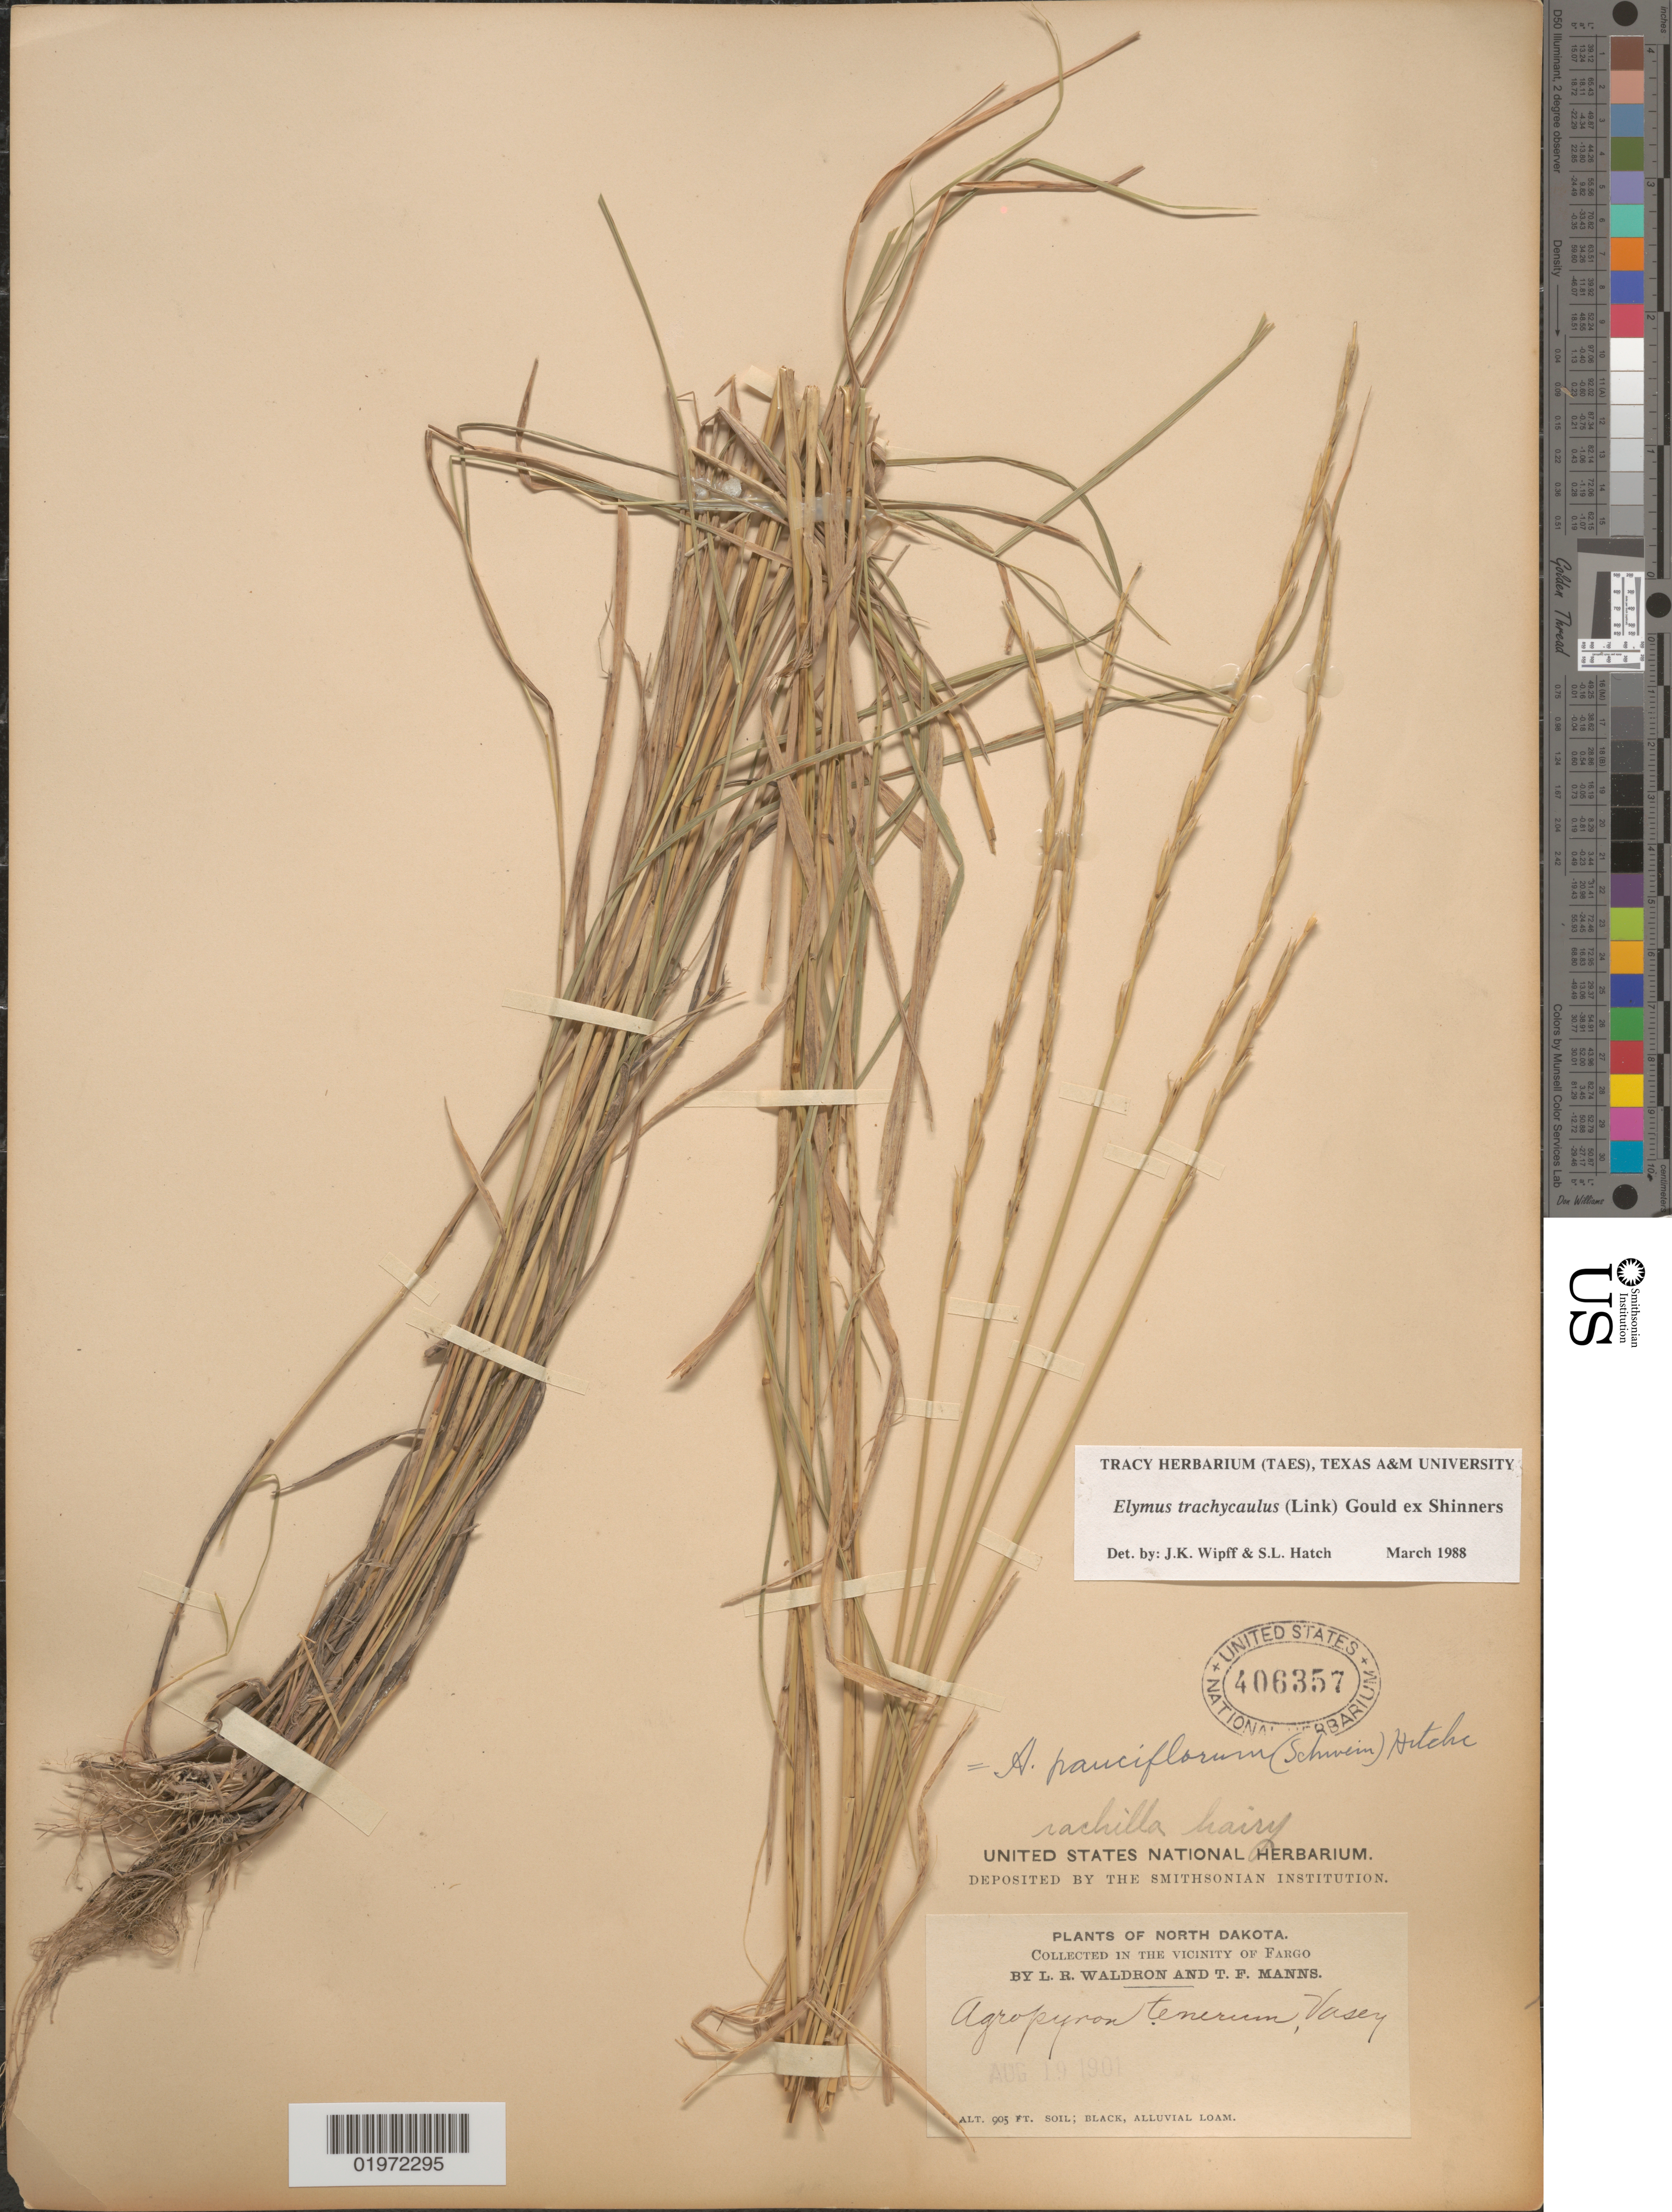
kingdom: Plantae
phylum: Tracheophyta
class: Liliopsida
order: Poales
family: Poaceae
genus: Elymus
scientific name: Elymus trachycaulus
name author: (Link) Gould ex Shinners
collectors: L. Waldron & T. Manns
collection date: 1901-08-19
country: United States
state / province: North Dakota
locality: In the vicinity of Fargo. Black, alluvial loam.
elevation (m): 276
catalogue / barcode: US 406357